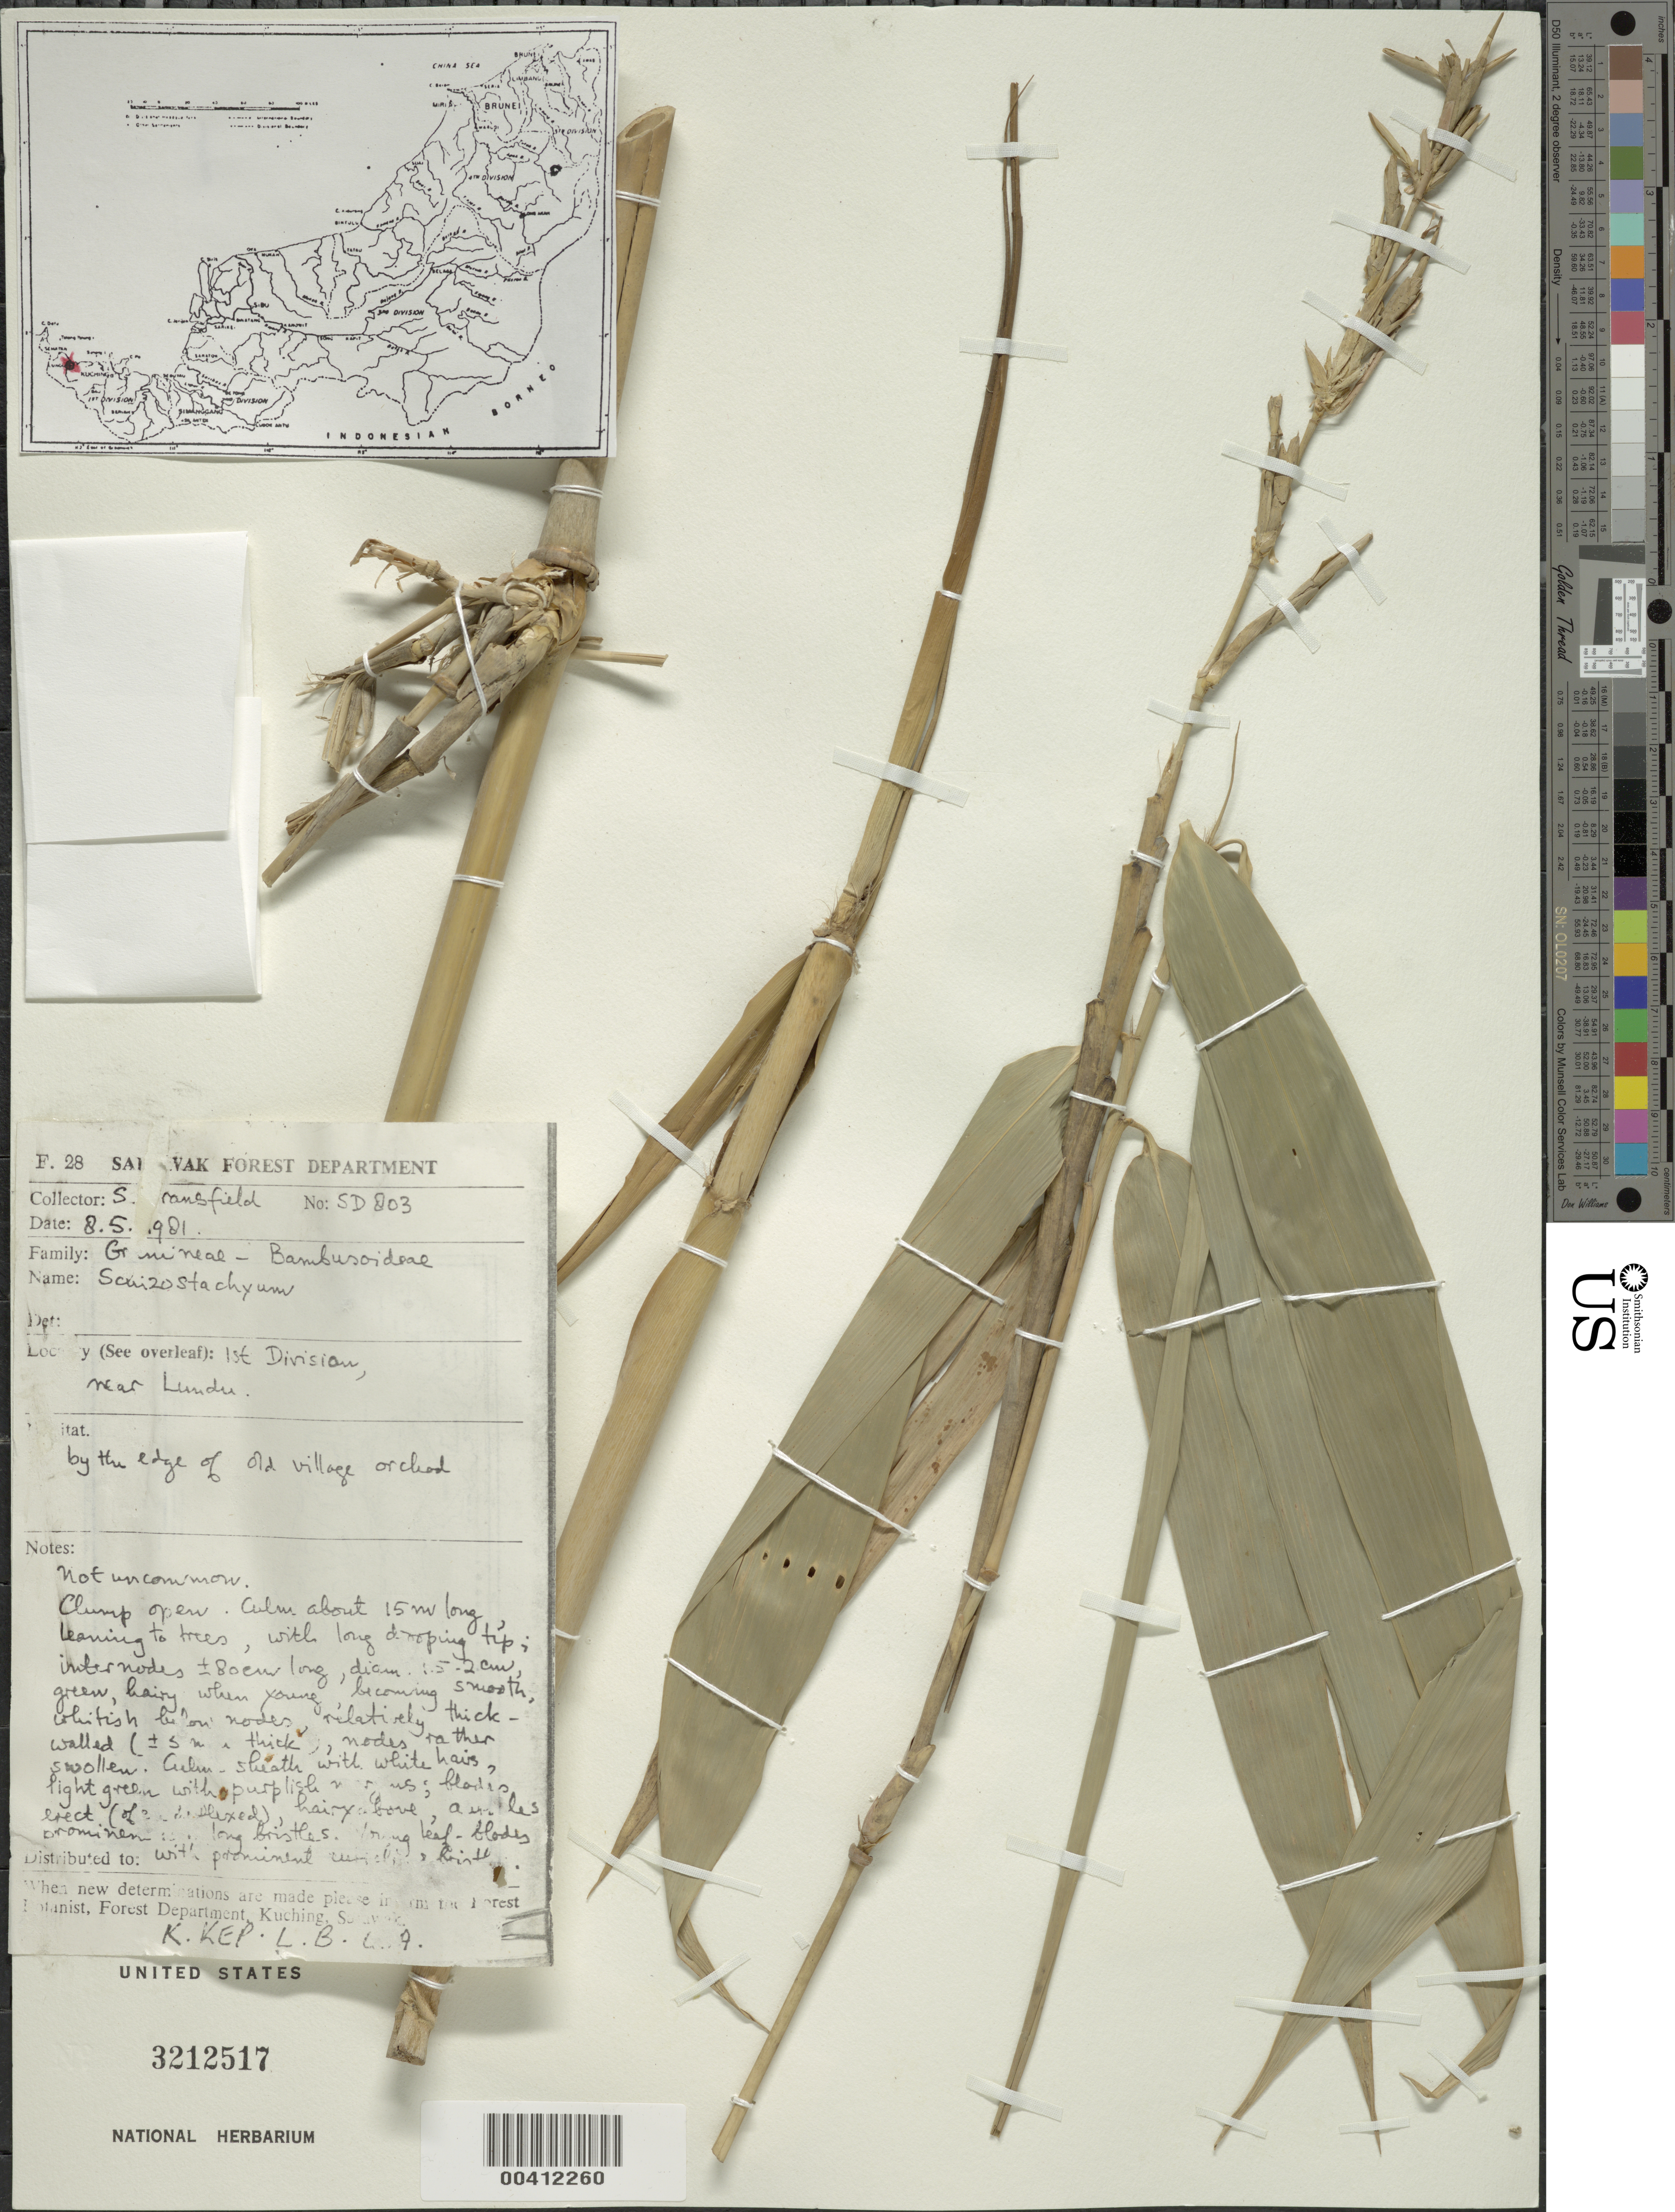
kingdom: Plantae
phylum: Tracheophyta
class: Liliopsida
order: Poales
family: Poaceae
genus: Schizostachyum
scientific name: Schizostachyum sp.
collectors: S. Dransfield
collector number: Sd803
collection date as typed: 08 May 1981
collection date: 1981-05-08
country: Malaysia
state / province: Sarawak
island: Borneo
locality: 1st division, near lundu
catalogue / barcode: US 3212517